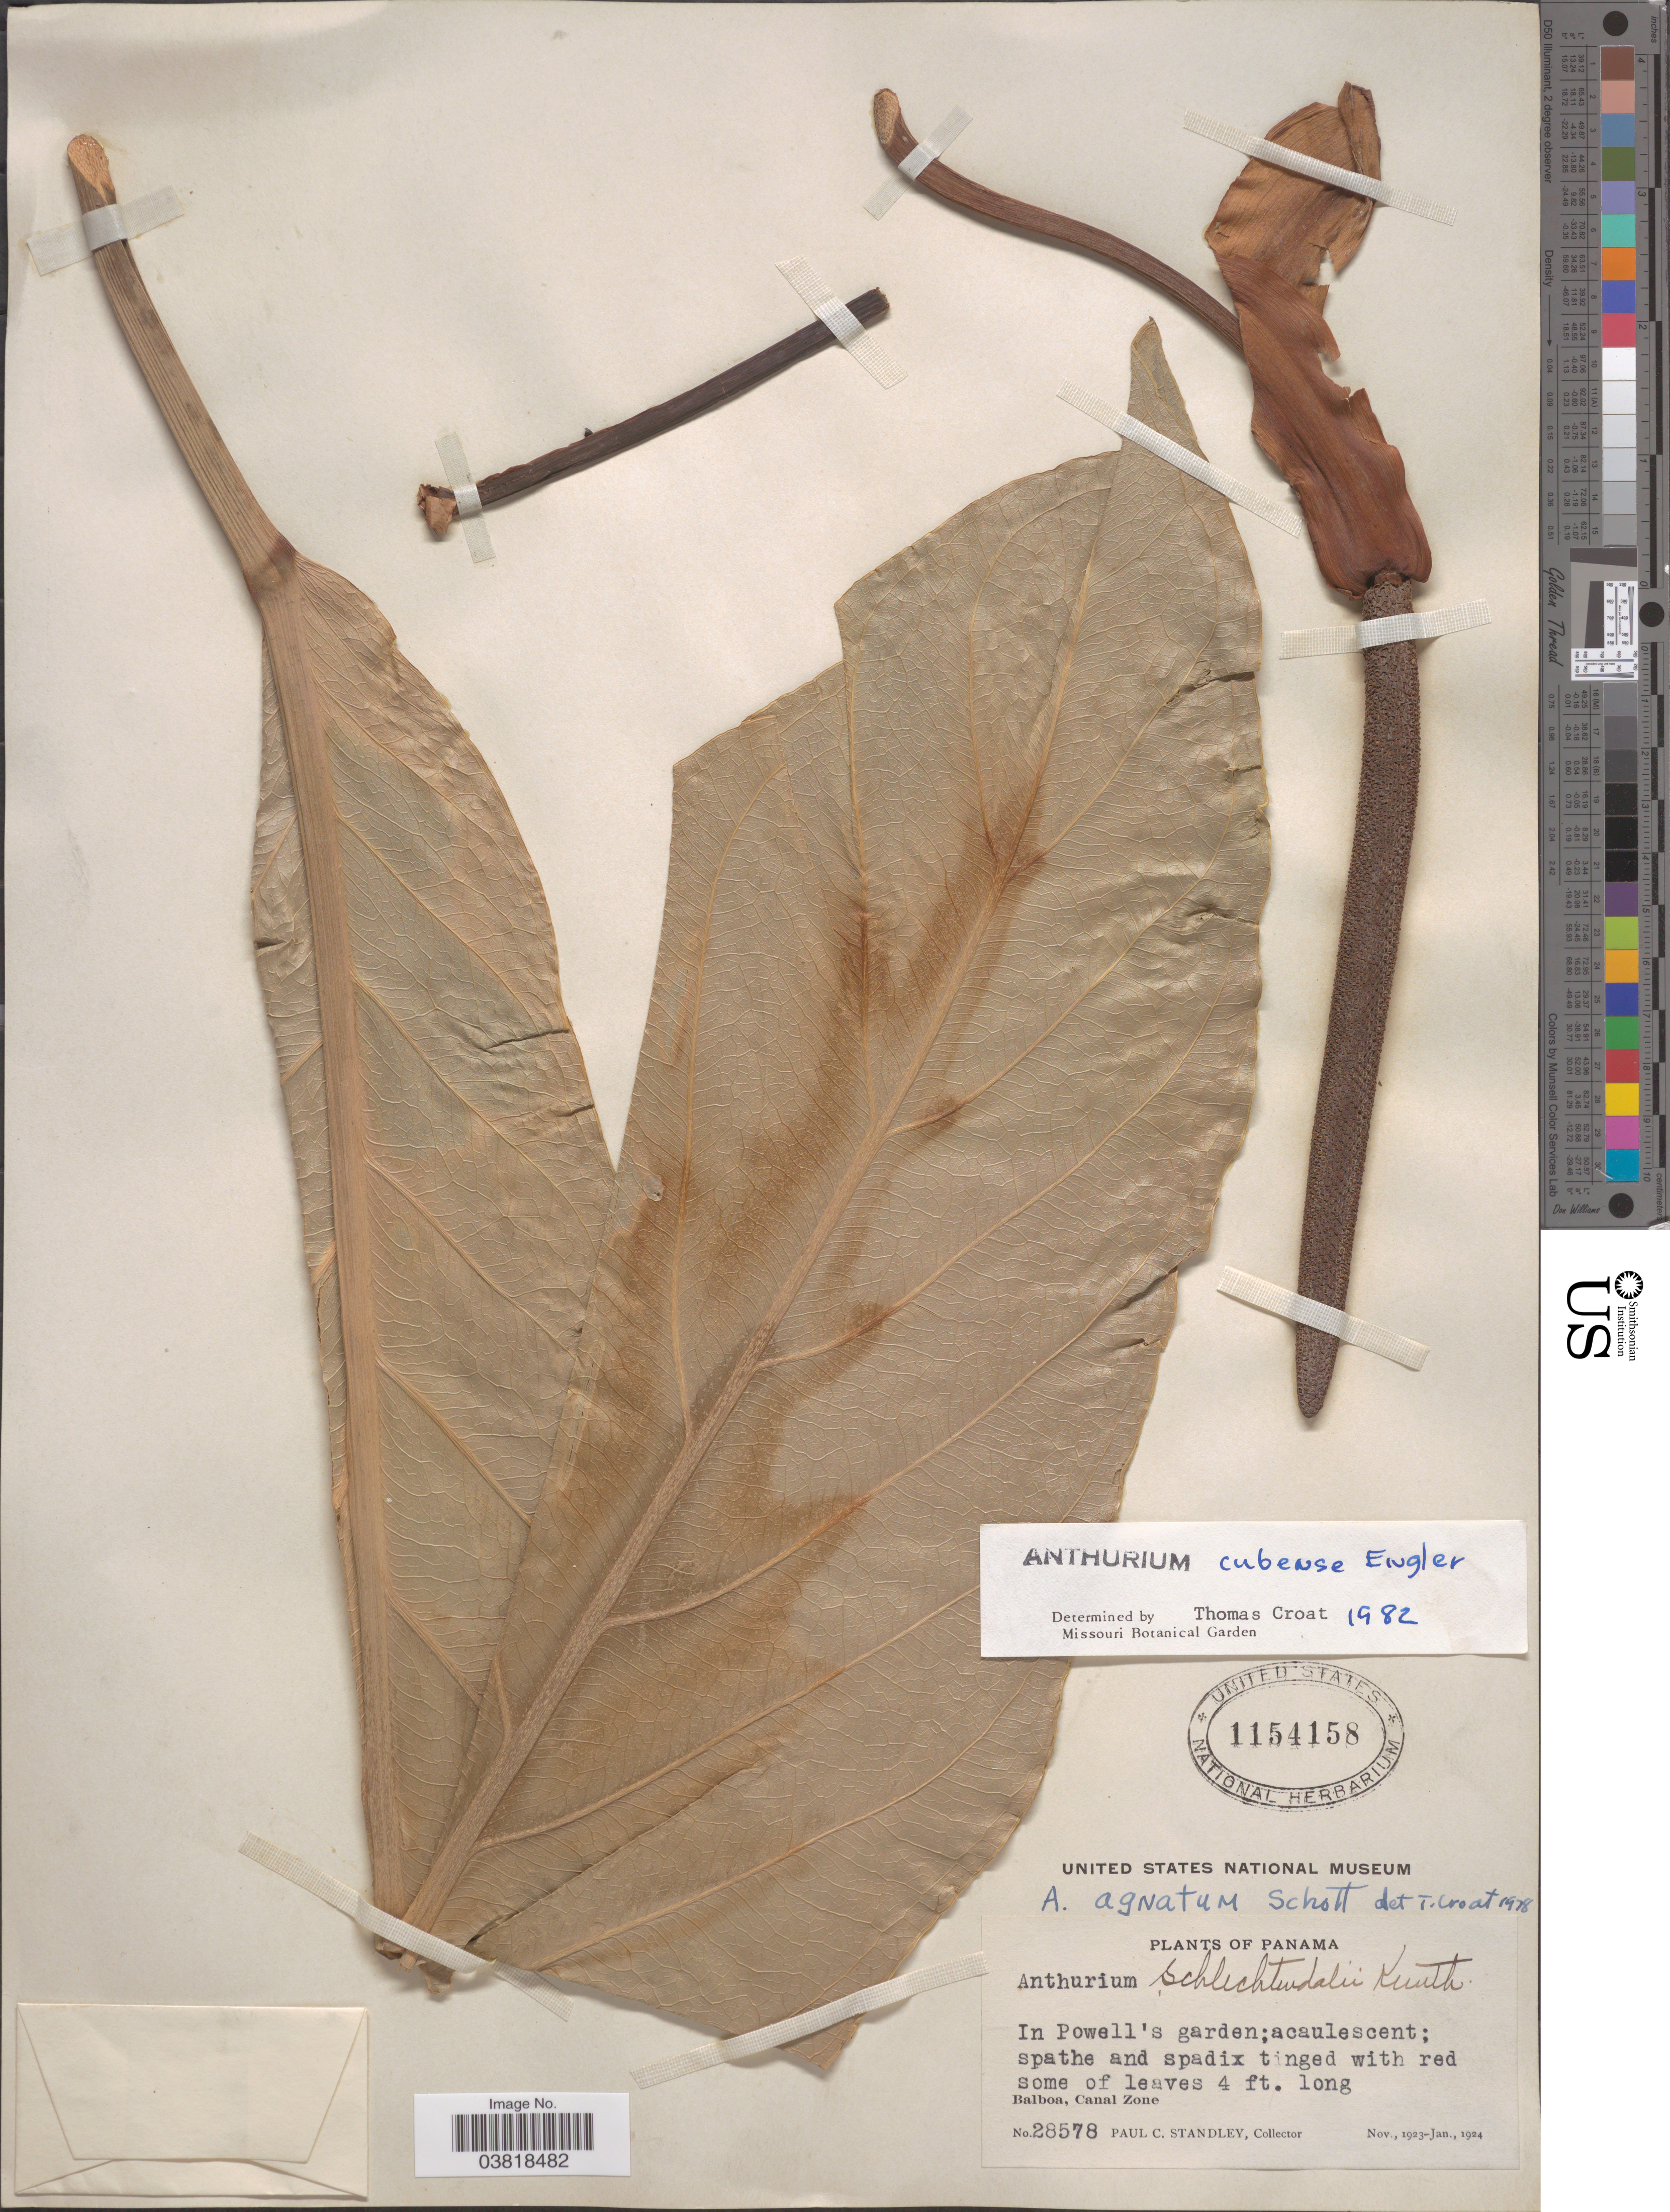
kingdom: Plantae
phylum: Tracheophyta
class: Liliopsida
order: Alismatales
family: Araceae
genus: Anthurium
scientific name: Anthurium cubense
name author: Engl.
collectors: P. C. Standley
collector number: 28578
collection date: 1923-11/1924-01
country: Panama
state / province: Colón / Panamá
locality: In Powell's garden. Balboa, Canal Zone.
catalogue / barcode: US 1154158